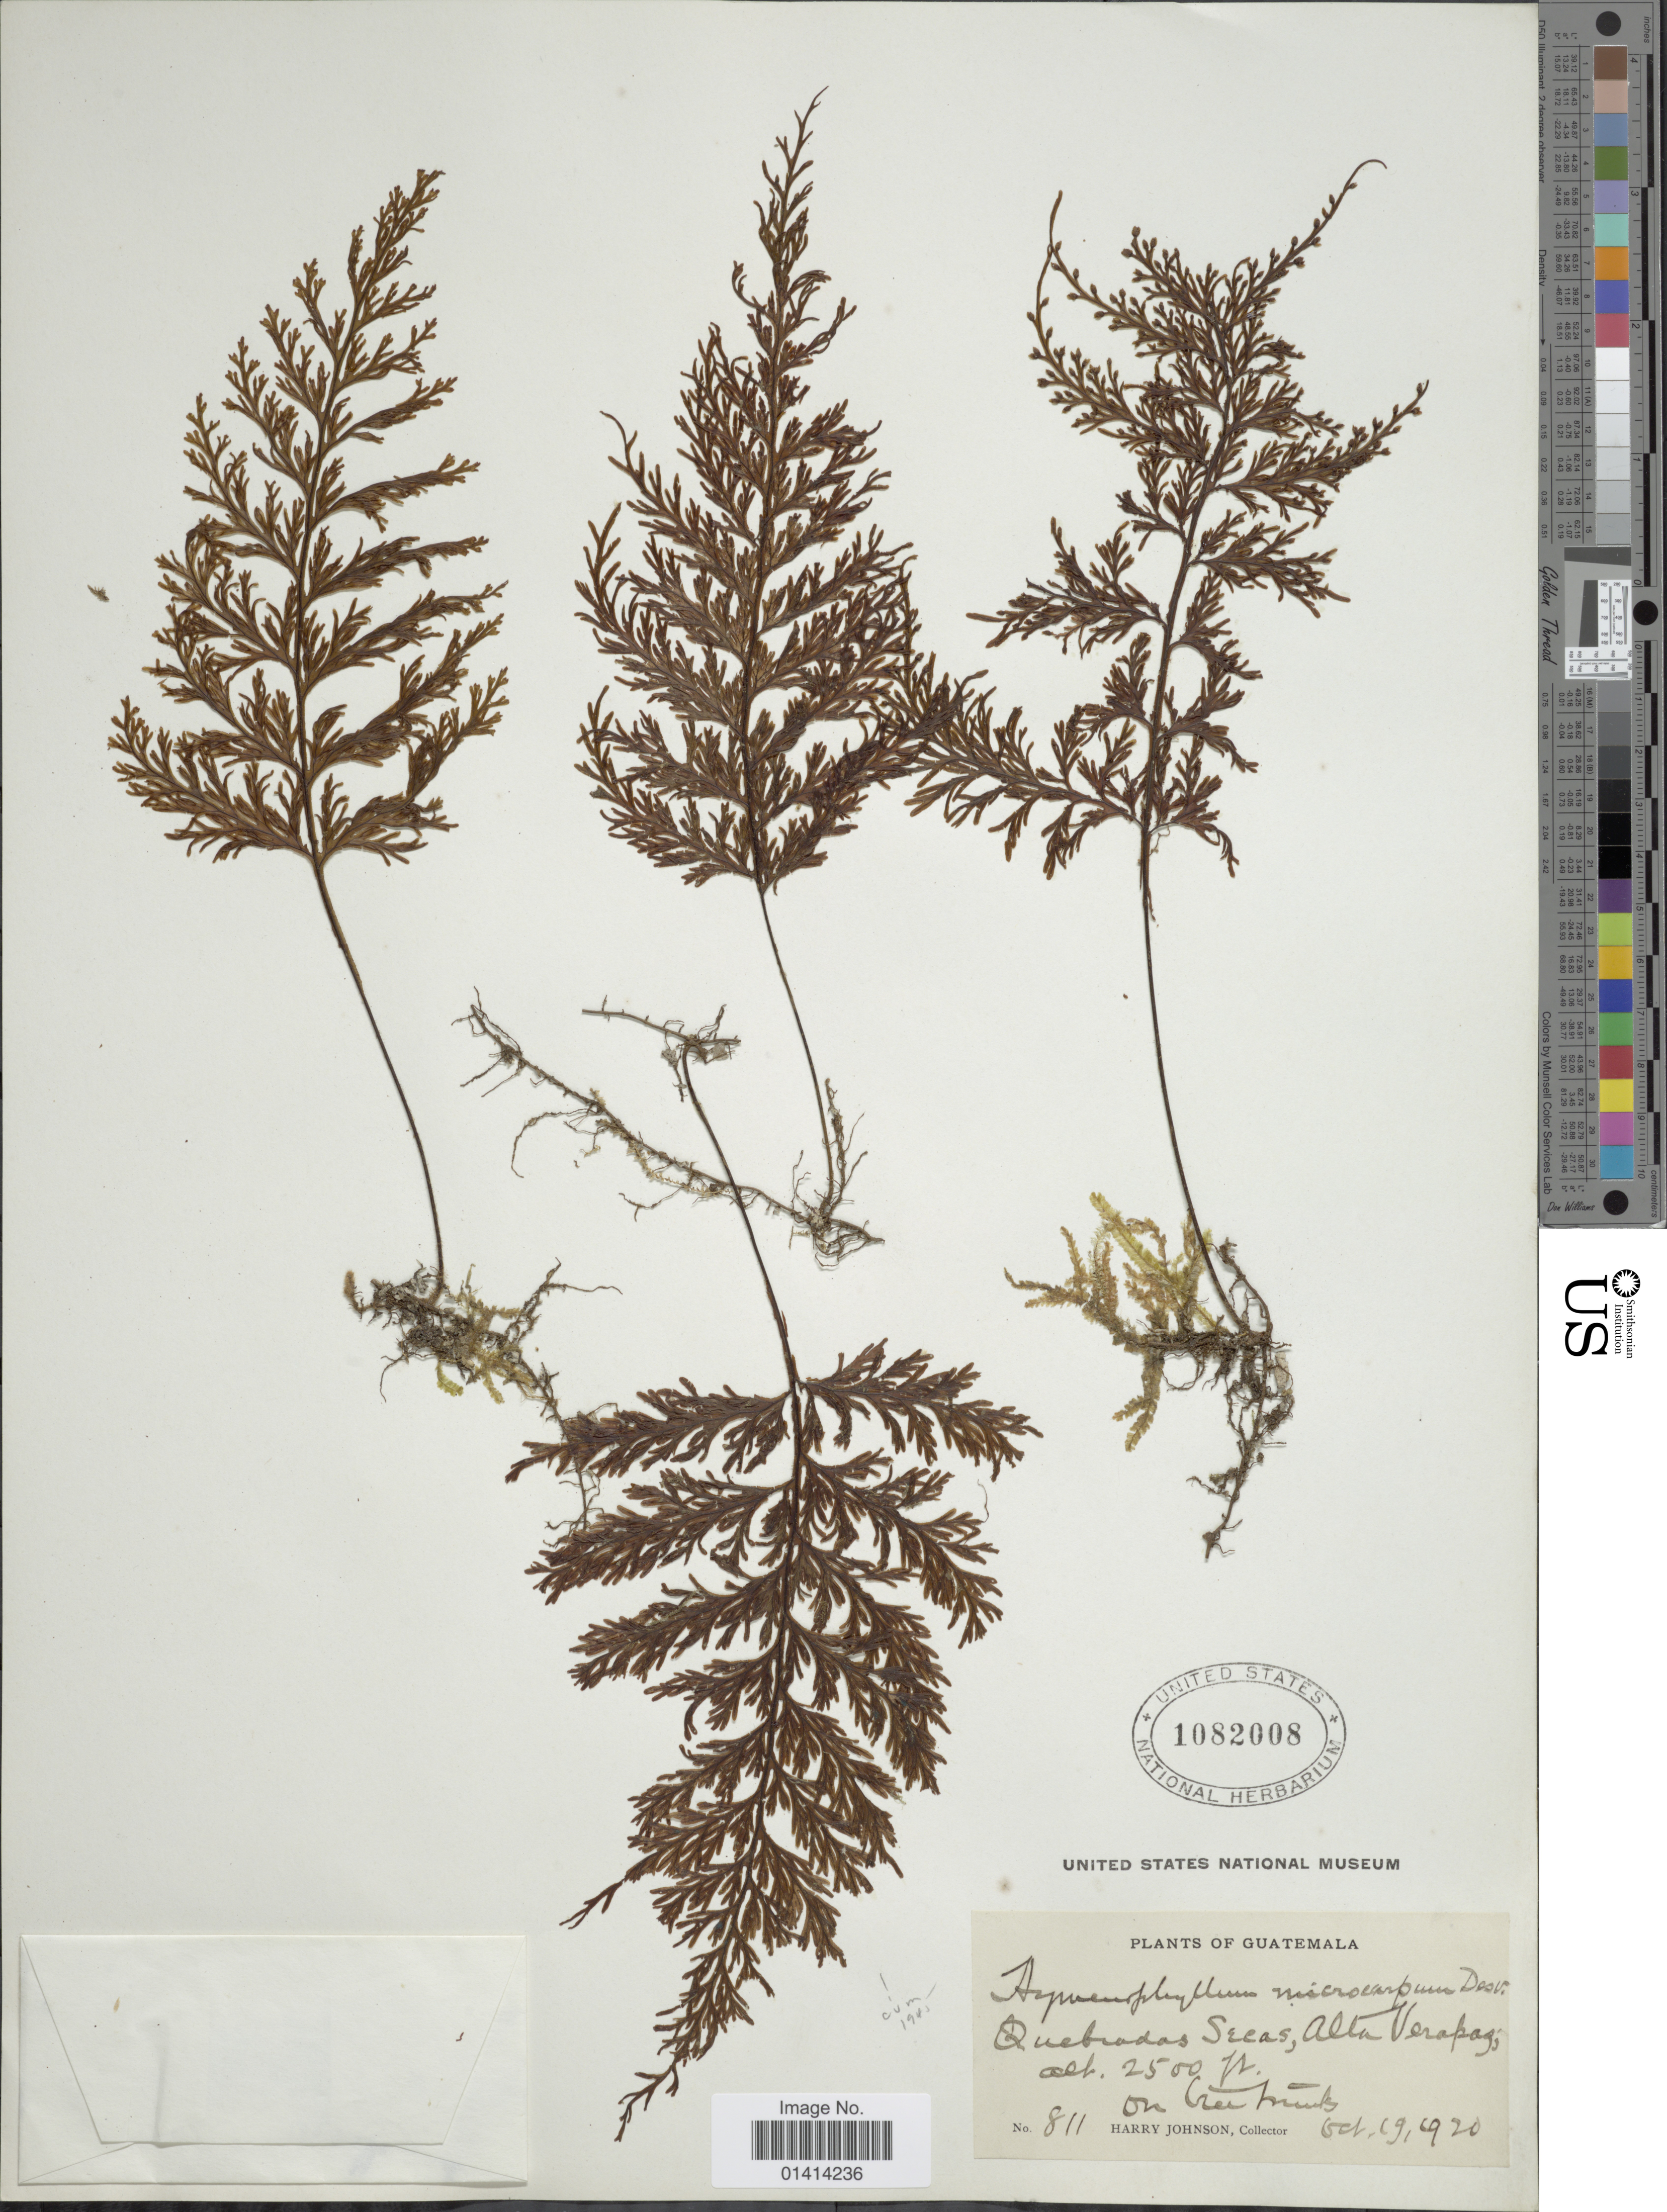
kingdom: Plantae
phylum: Tracheophyta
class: Polypodiopsida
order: Hymenophyllales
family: Hymenophyllaceae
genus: Hymenophyllum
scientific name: Hymenophyllum microcarpum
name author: (Desv.) Lellinger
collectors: H. Johnson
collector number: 811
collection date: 1920-10-19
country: Guatemala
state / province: Alta Verapaz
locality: Quebradas Secas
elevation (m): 762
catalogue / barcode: US 1082008